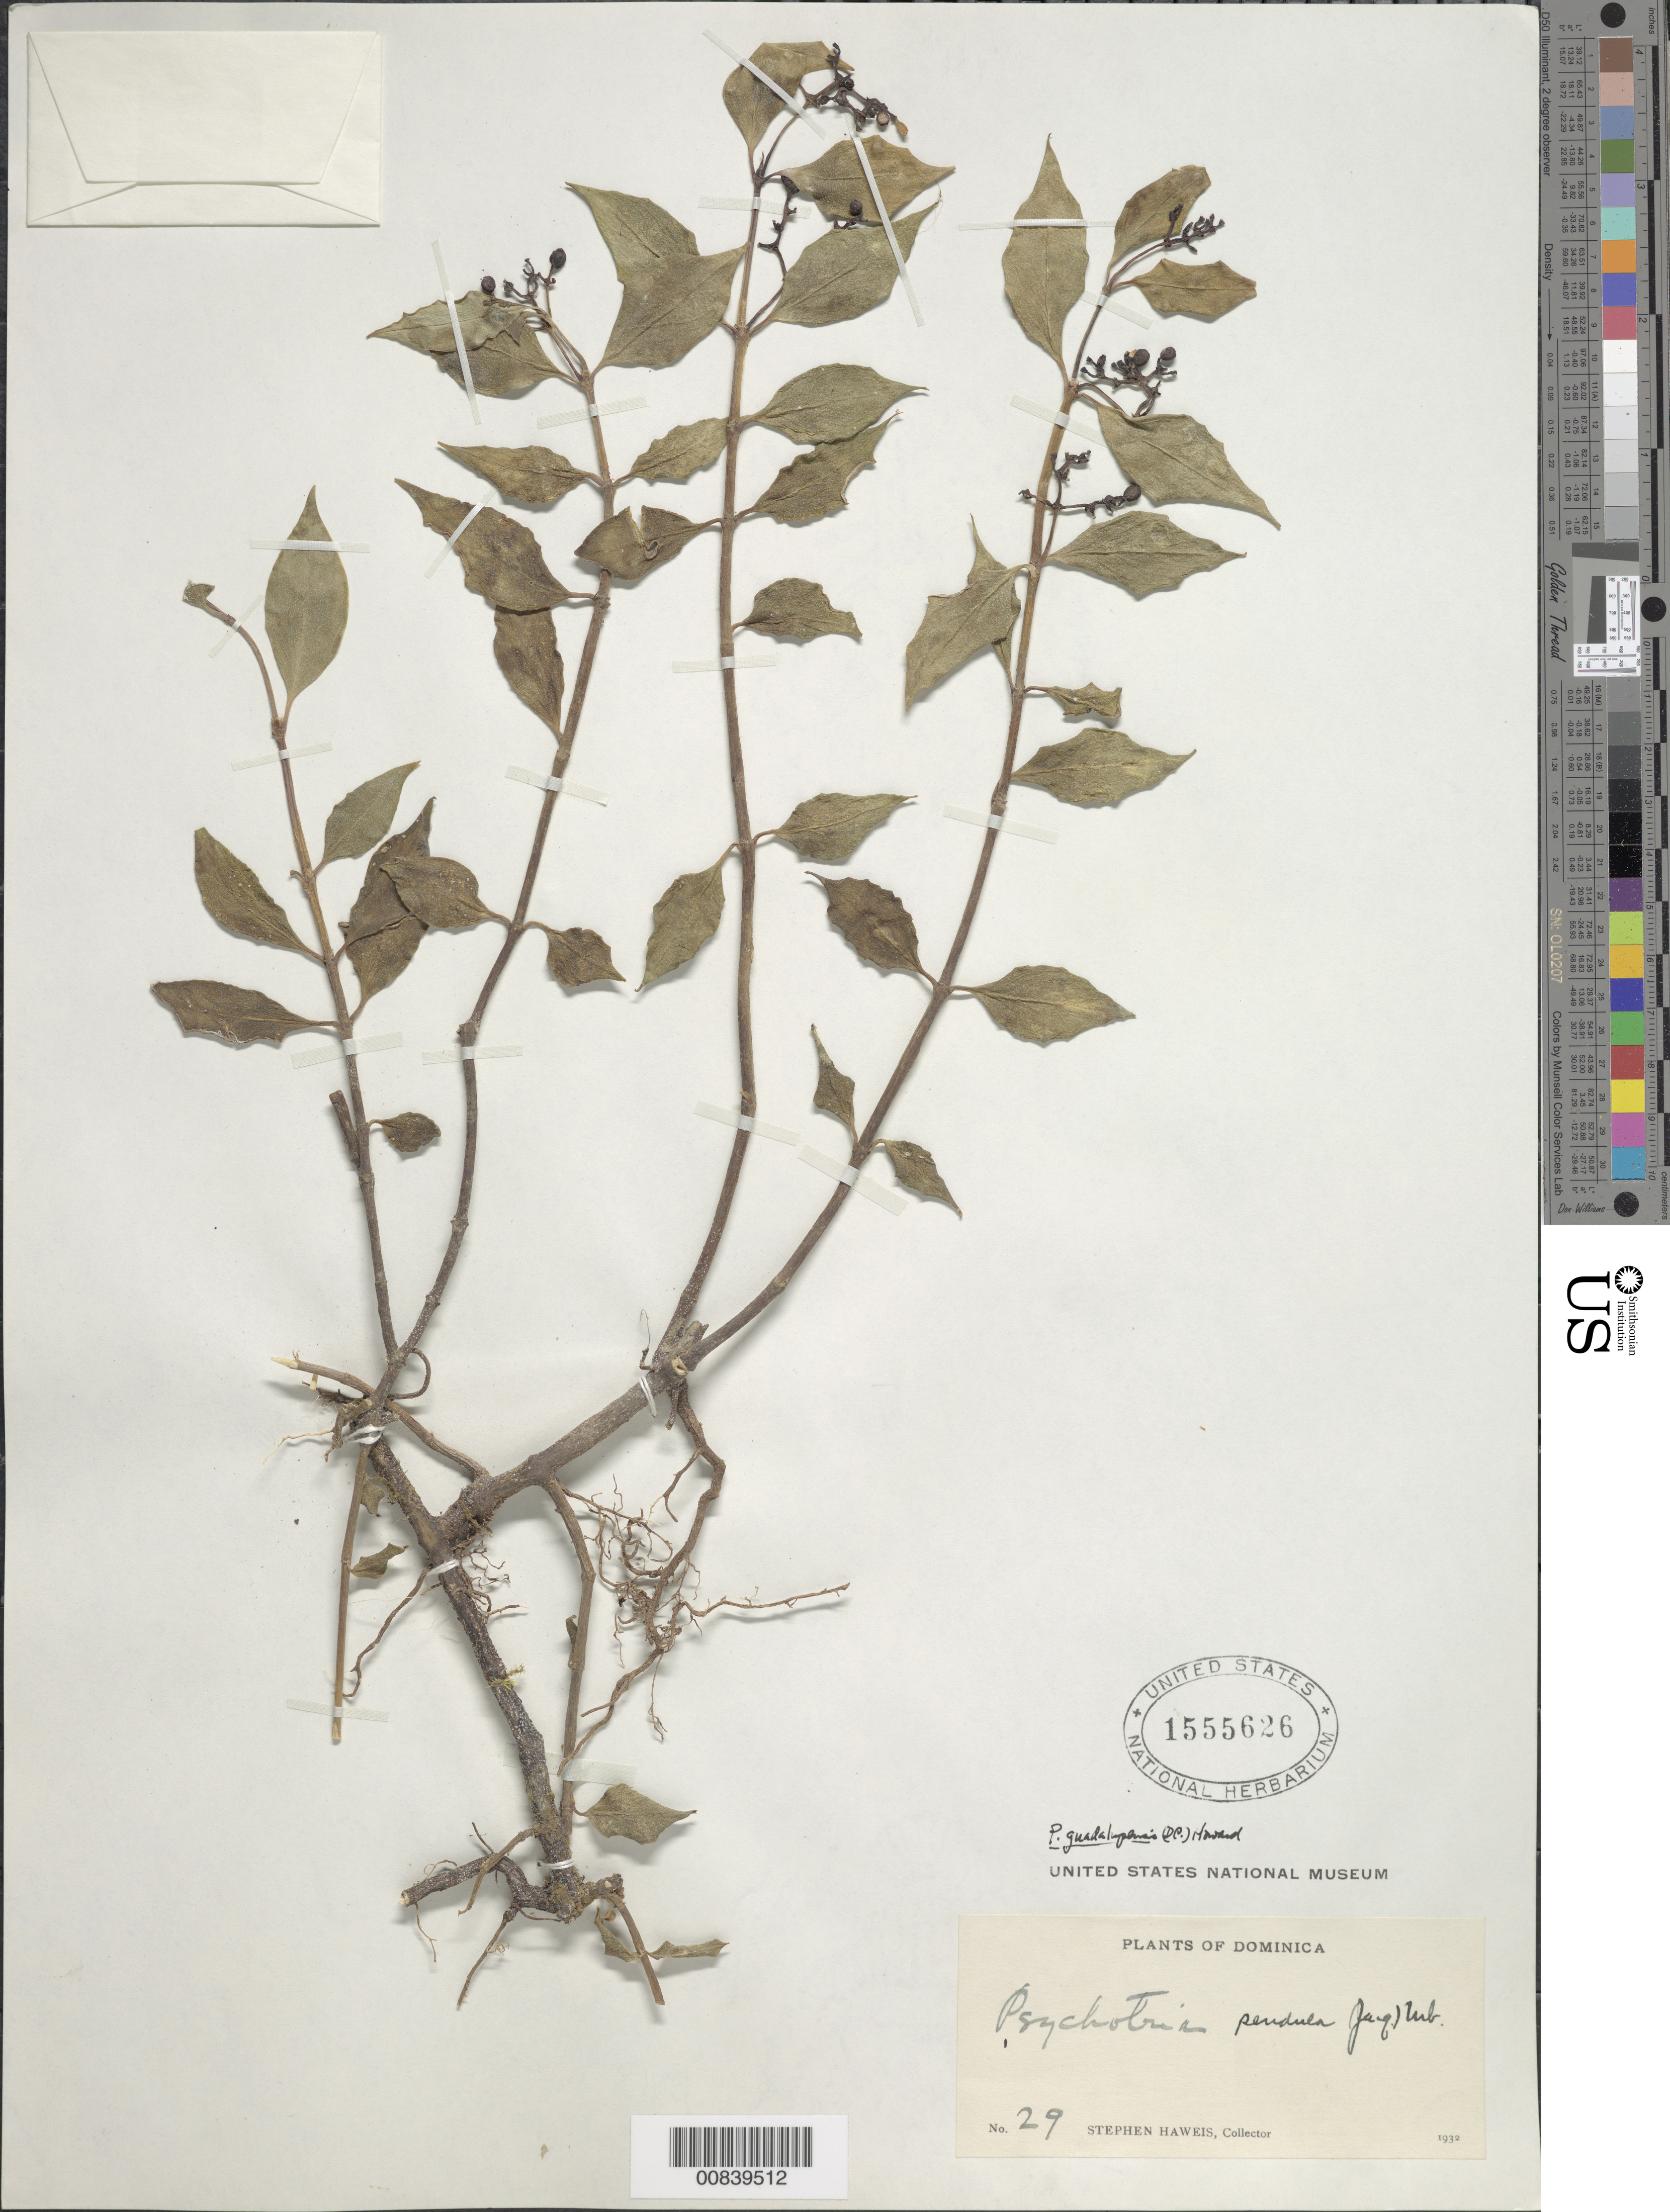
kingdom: Plantae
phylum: Tracheophyta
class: Magnoliopsida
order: Gentianales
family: Rubiaceae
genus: Notopleura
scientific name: Notopleura guadalupensis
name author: (DC.) C.M. Taylor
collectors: S. Haweis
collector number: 29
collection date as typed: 1932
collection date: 1932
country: Dominica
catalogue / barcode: US 1555626